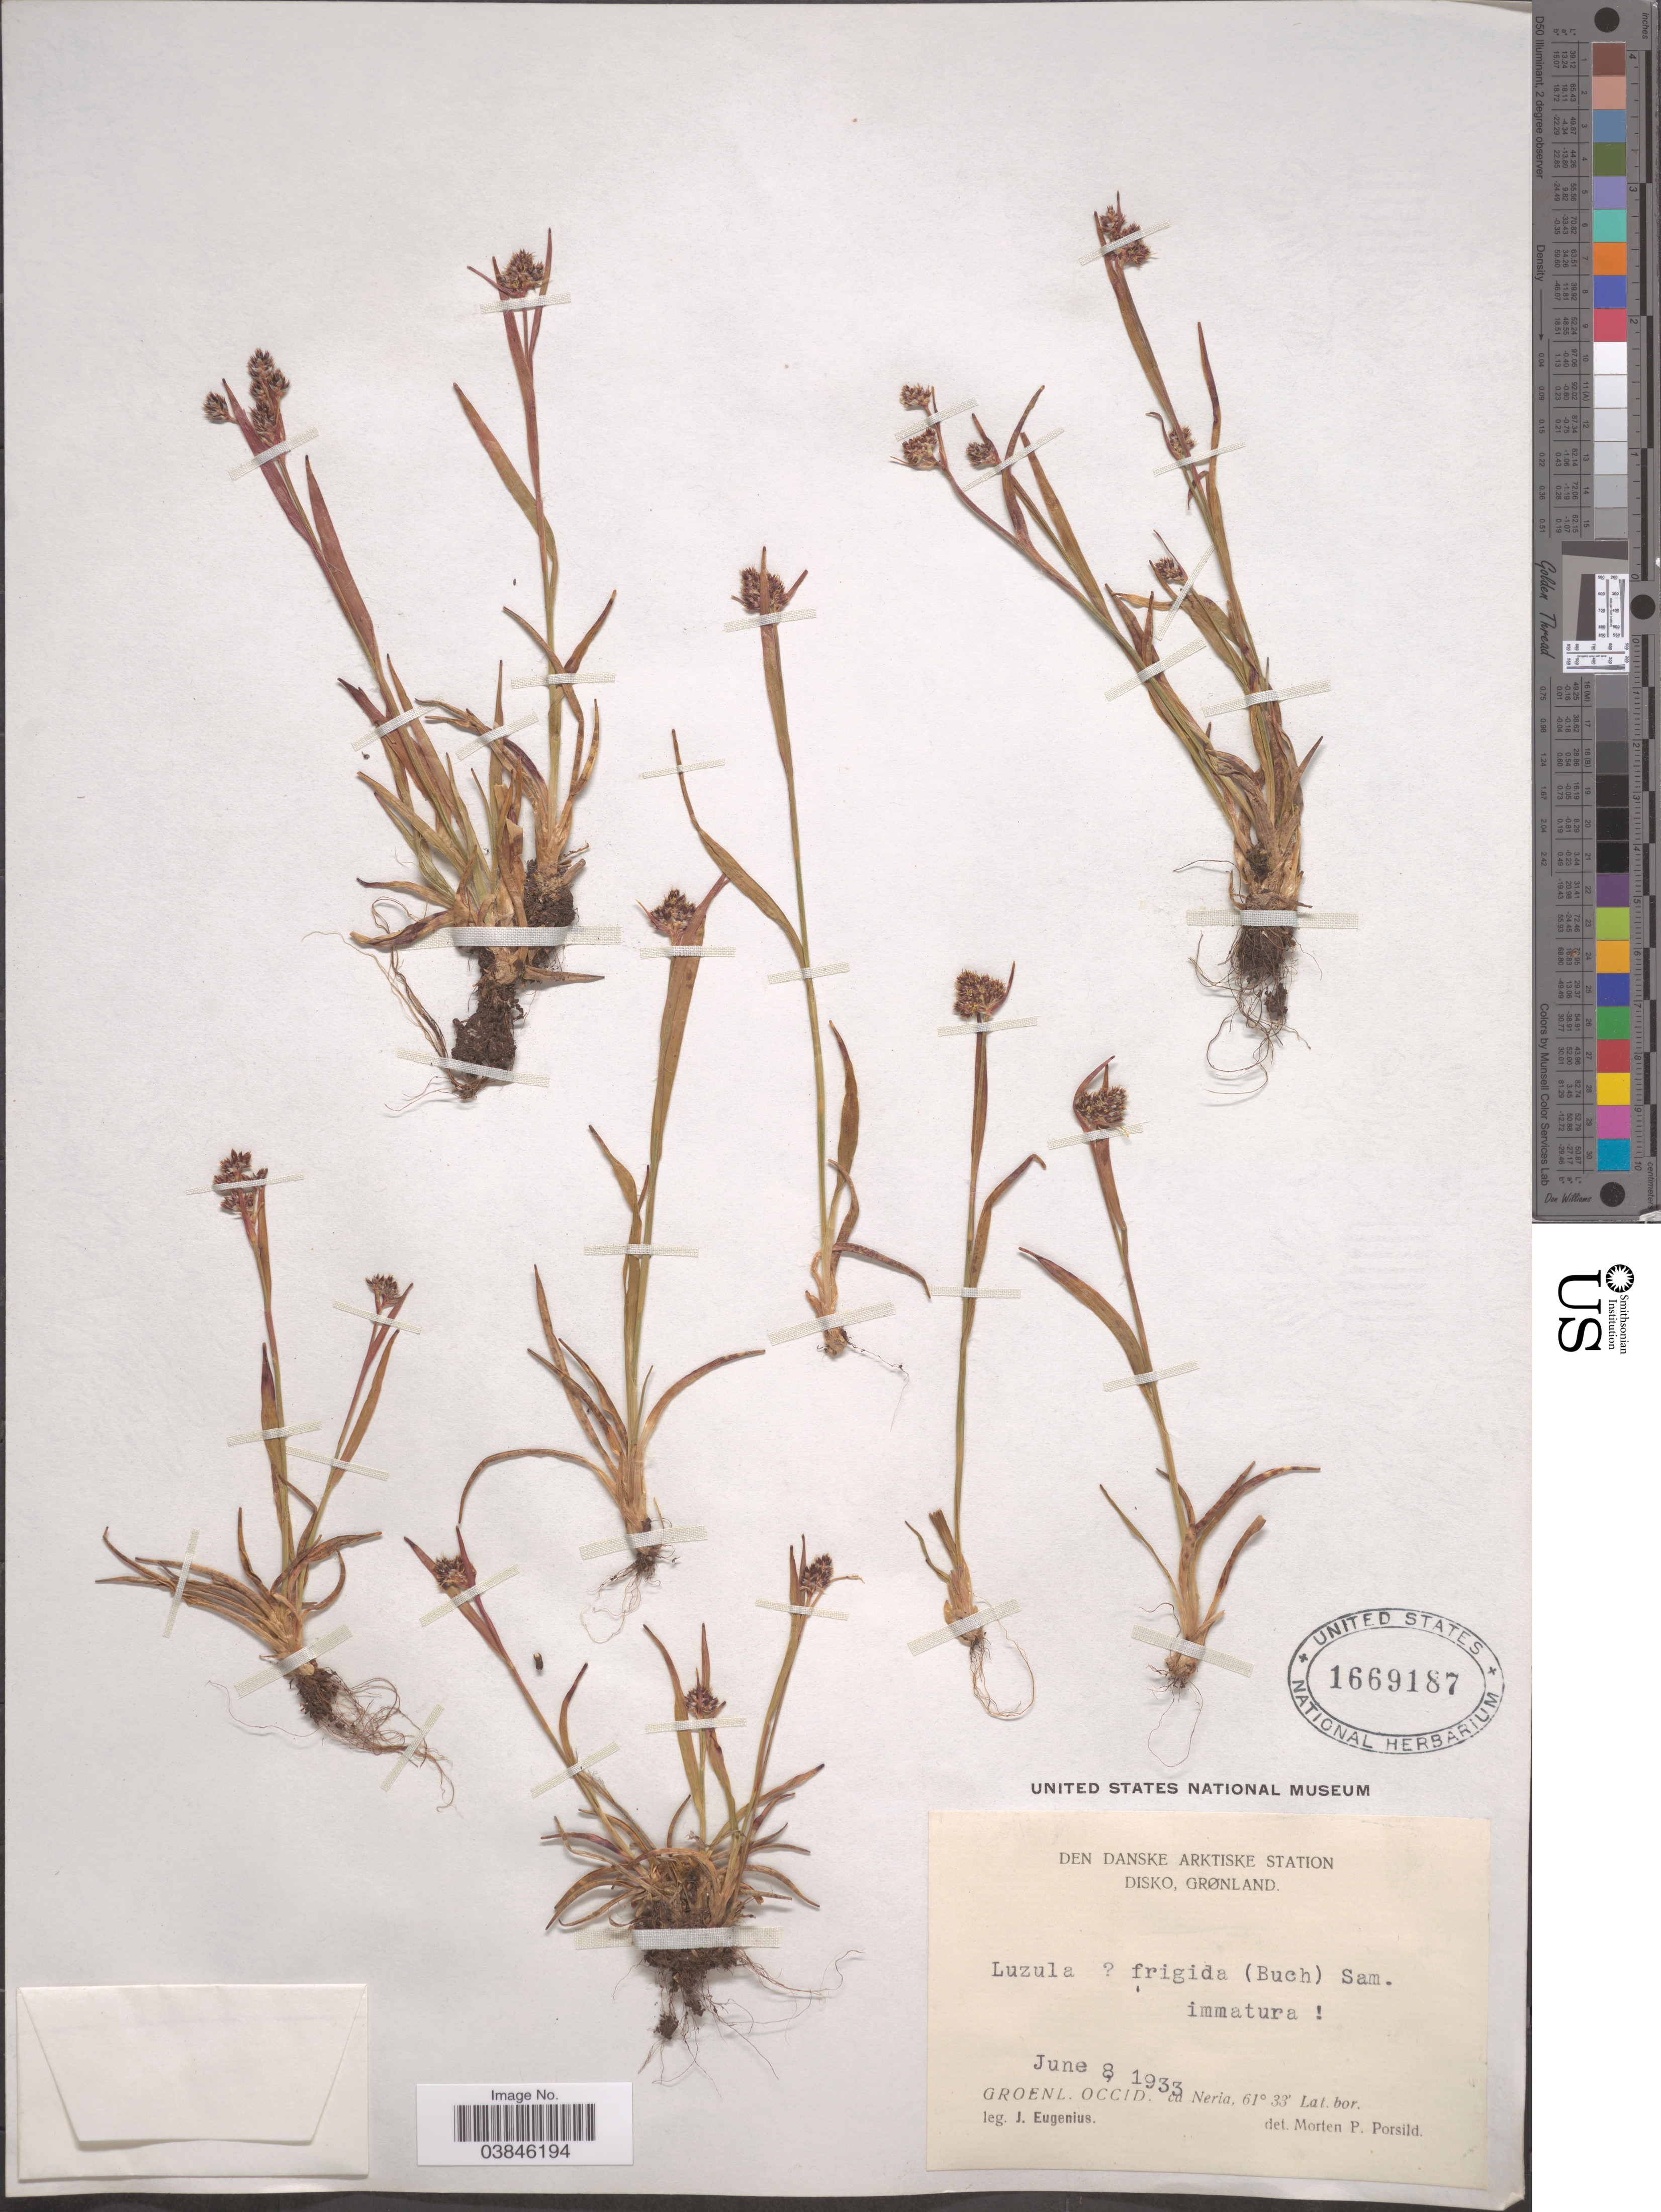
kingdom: Plantae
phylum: Tracheophyta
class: Liliopsida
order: Poales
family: Juncaceae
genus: Luzula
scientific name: Luzula multiflora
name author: (Ehrh.) Lej.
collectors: J. Eugenius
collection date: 1933-06-08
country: Greenland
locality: Den Danske Arktiske Station. Disko. Groenl. Occid. ca. Neria.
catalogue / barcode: US 1669187